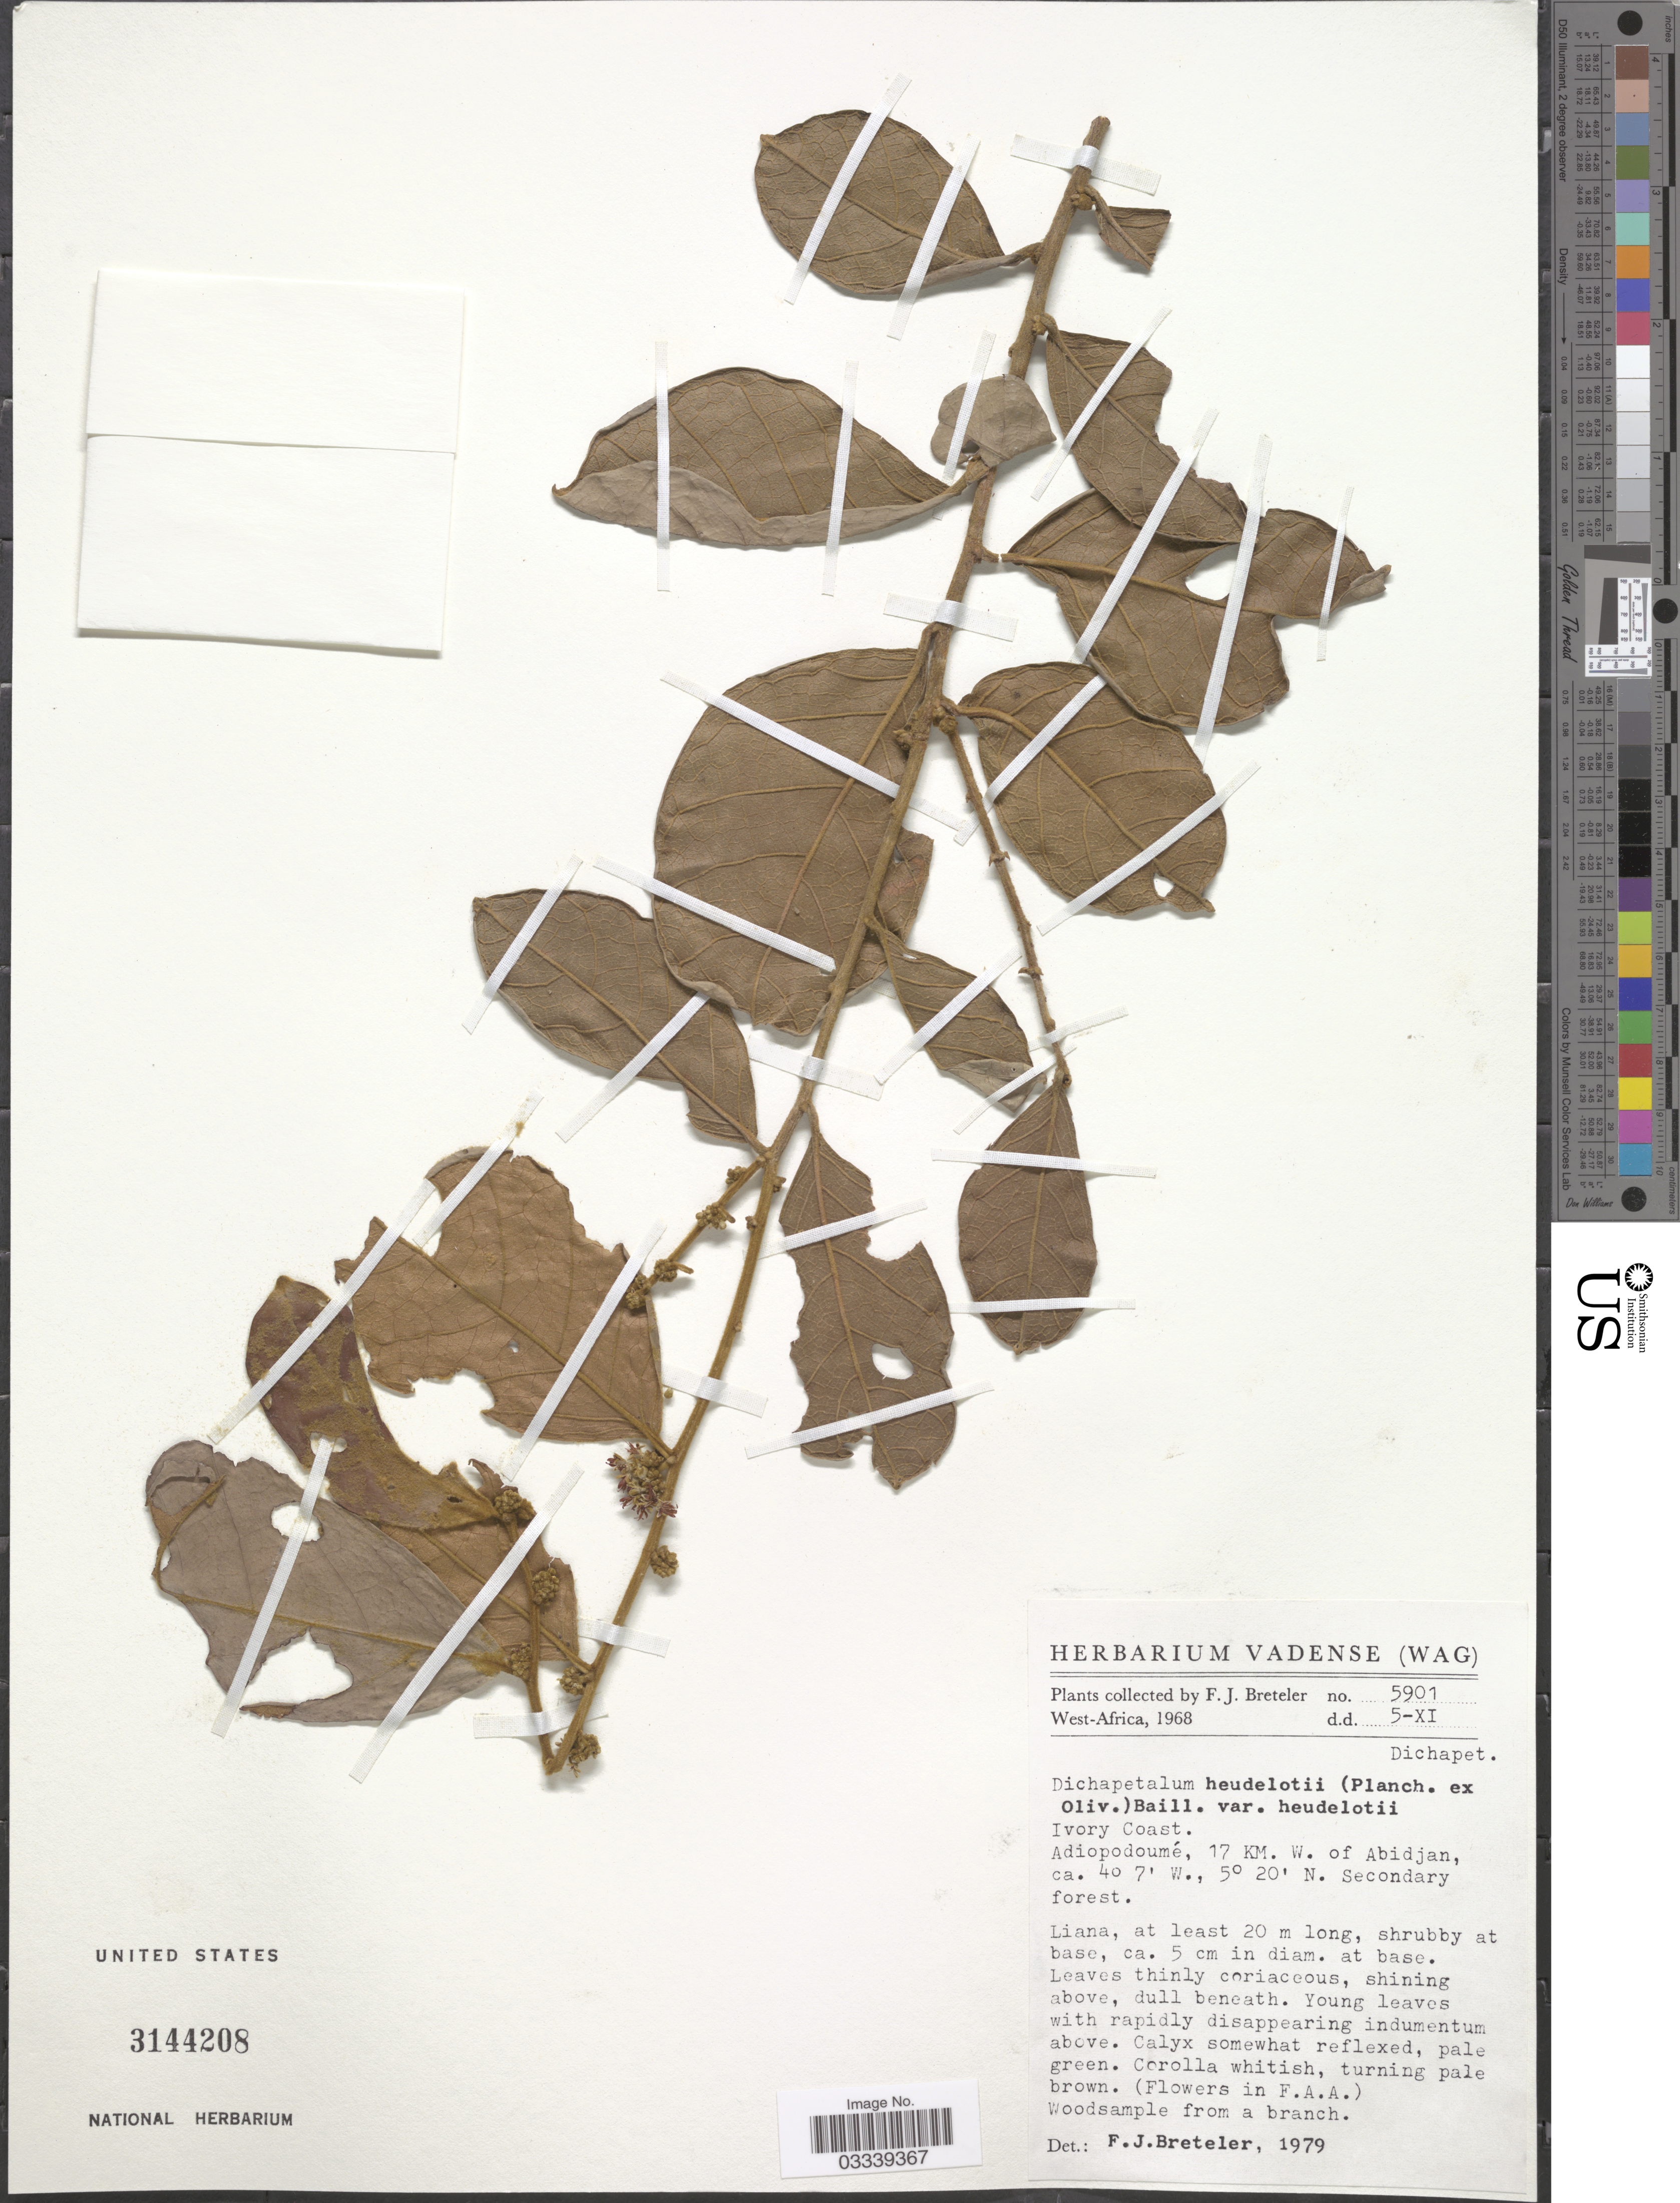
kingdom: Plantae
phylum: Tracheophyta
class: Magnoliopsida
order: Malpighiales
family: Dichapetalaceae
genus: Dichapetalum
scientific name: Dichapetalum heudelotii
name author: (Planch. ex Oliv.) Baill.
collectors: F. J. Breteler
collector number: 5901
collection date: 1968-11-05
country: Ivory Coast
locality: West-Africa, Adiopodoumé, 17 KM. W. of Abidjan.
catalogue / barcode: US 3144208